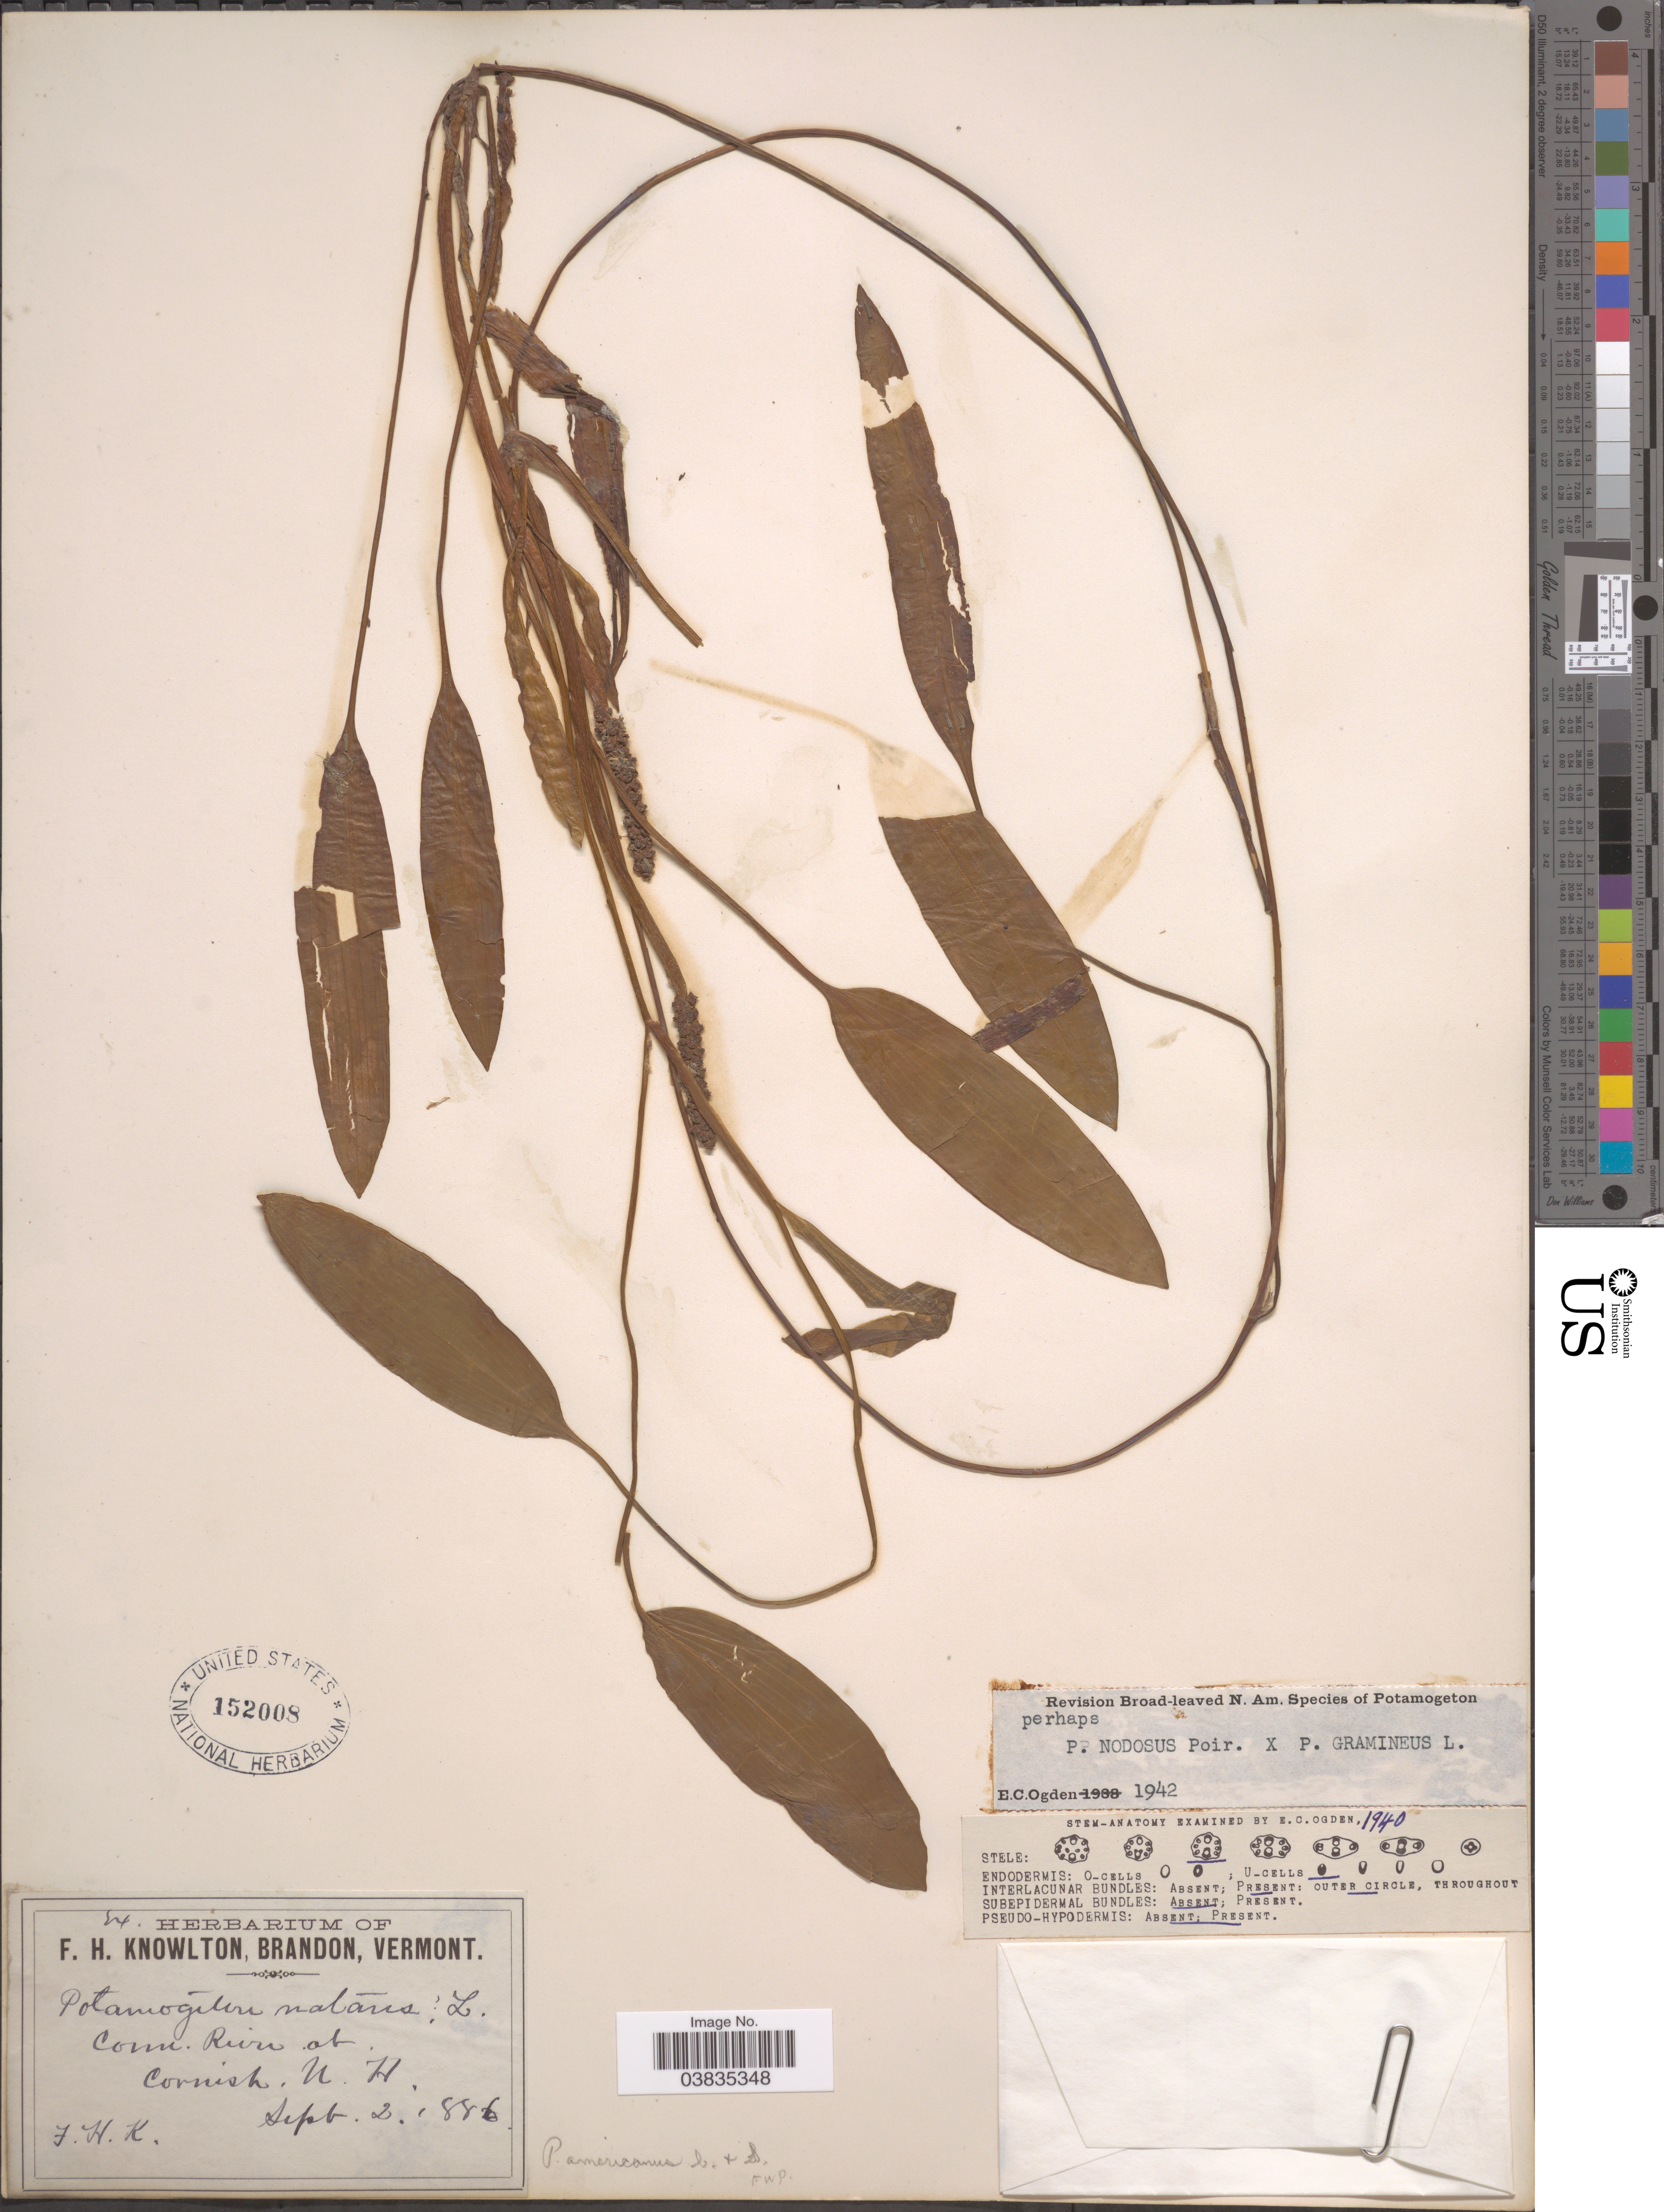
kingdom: Plantae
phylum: Tracheophyta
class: Liliopsida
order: Alismatales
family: Potamogetonaceae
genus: Potamogeton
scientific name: Potamogeton nodosus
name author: Poir.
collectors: F. H. Knowlton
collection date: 1886-09-02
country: United States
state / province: New Hampshire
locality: Conn. River at Cornish.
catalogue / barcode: US 152008